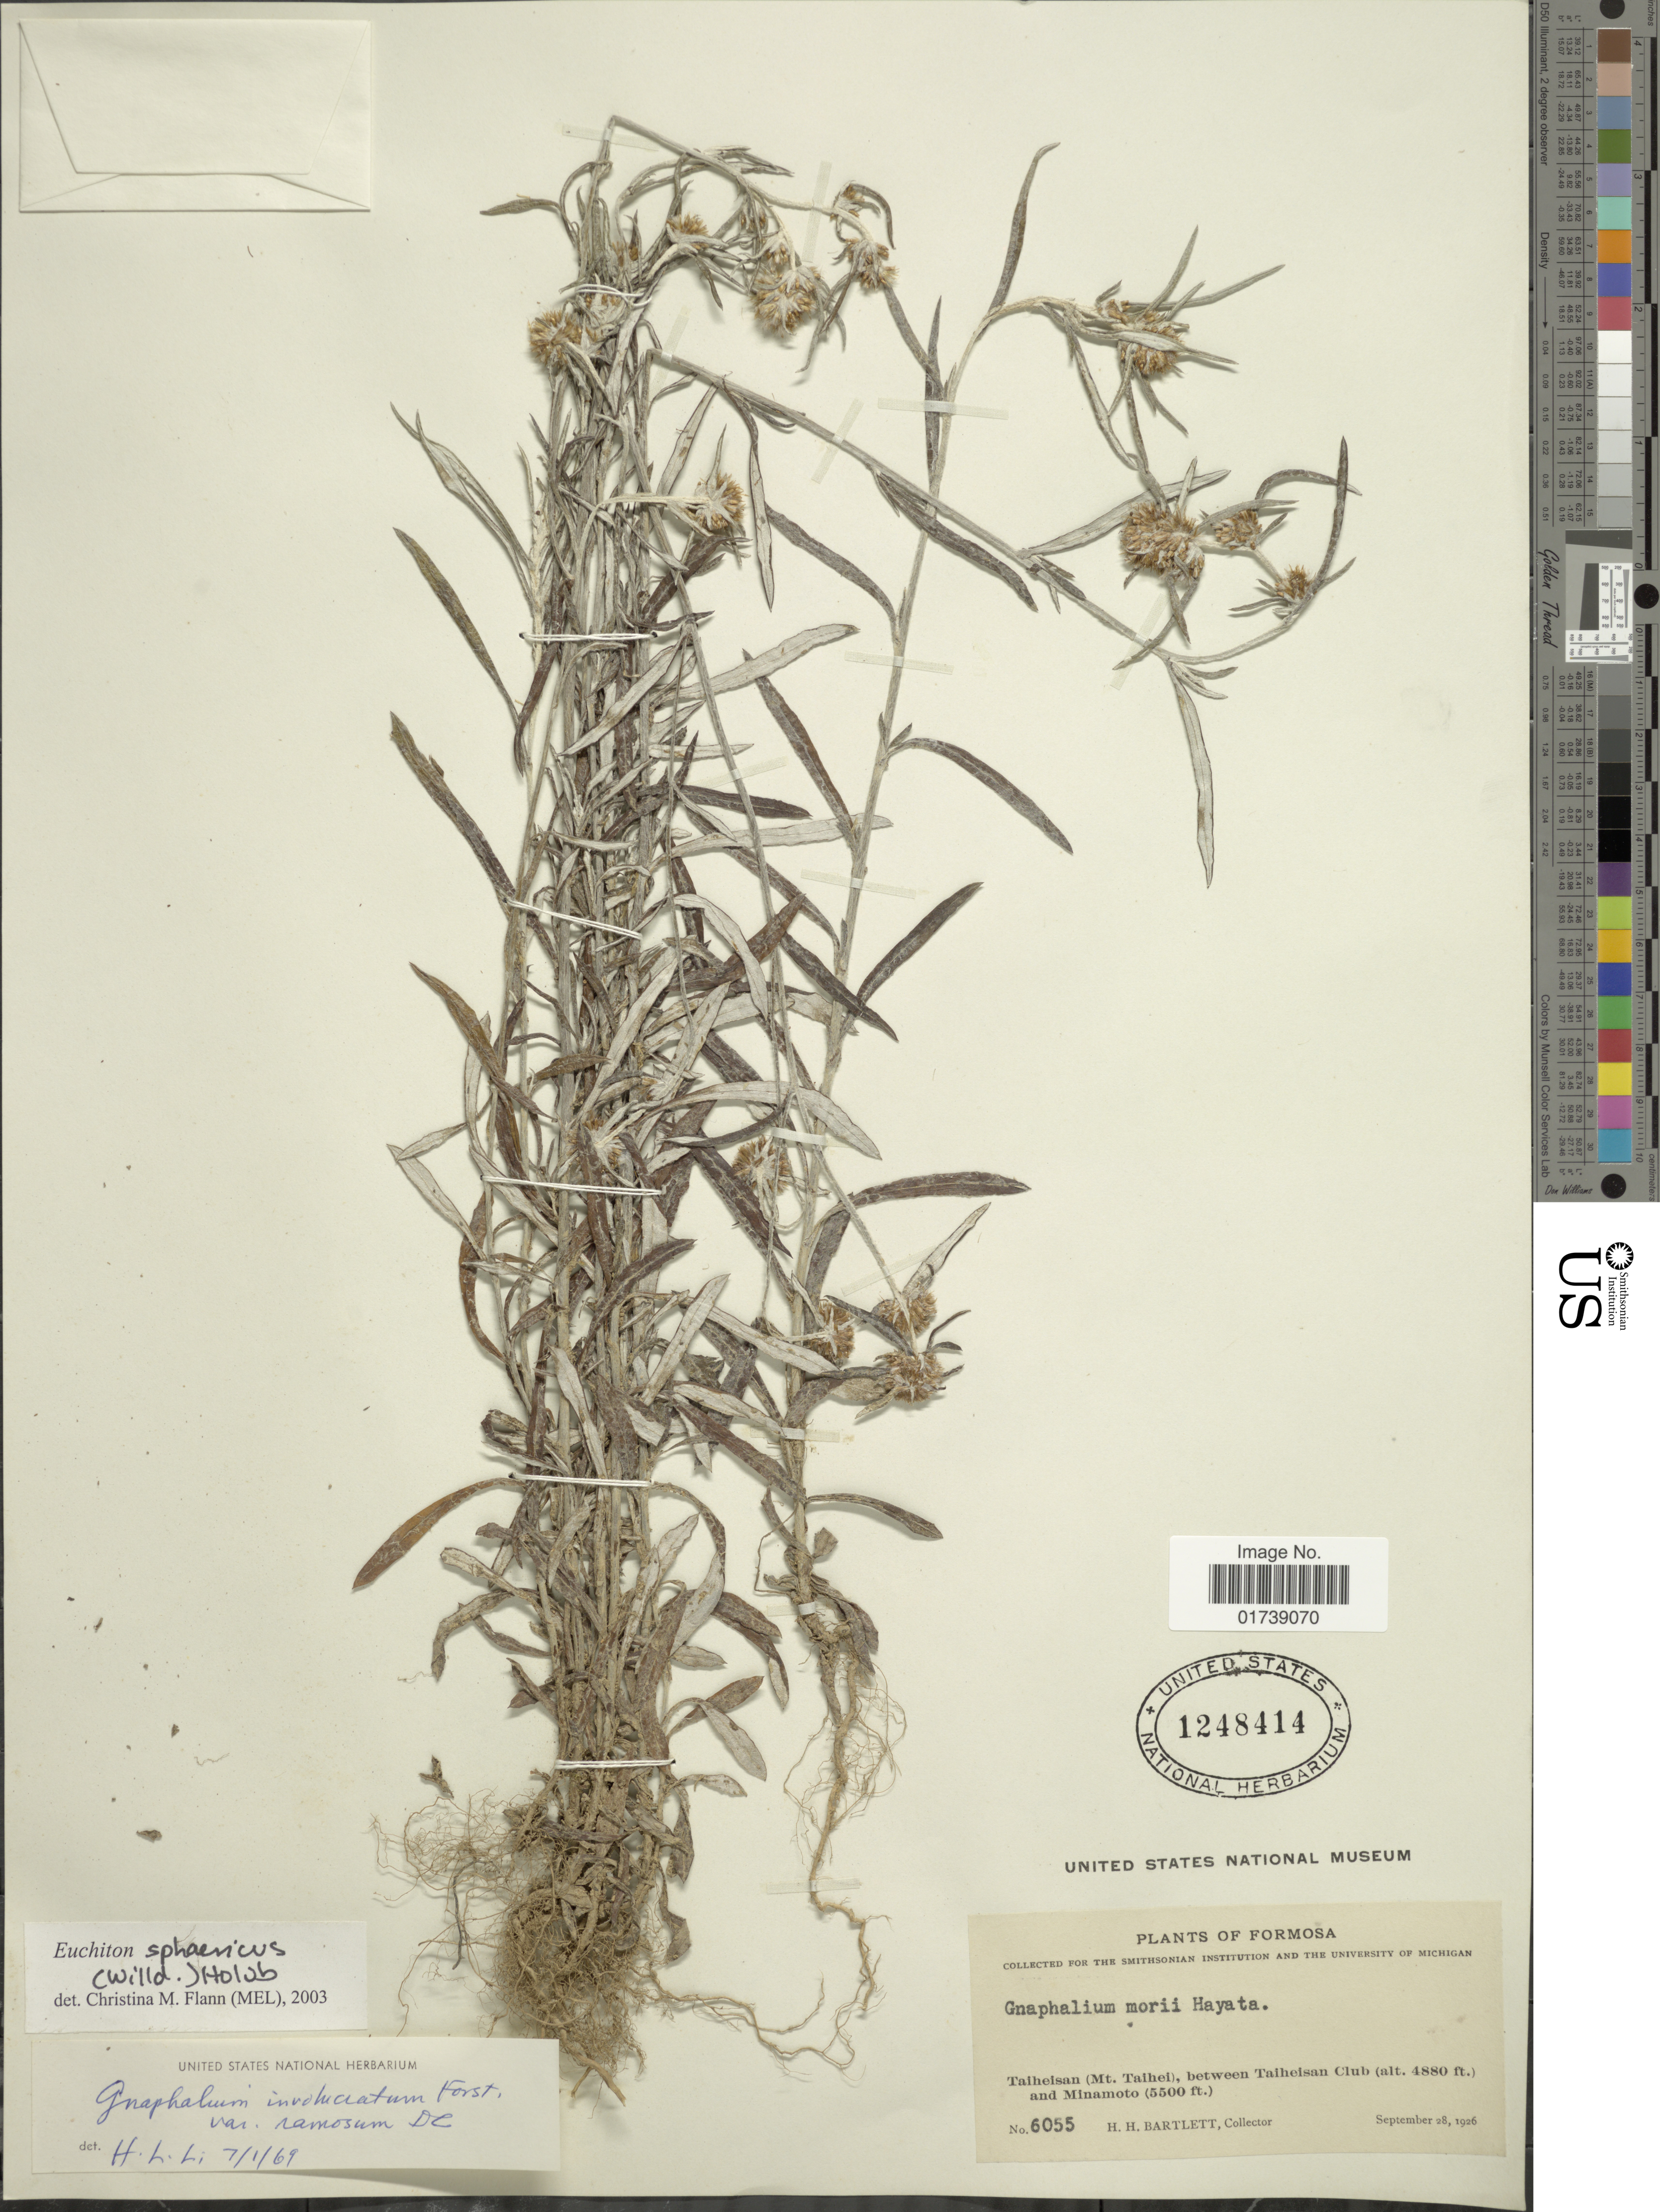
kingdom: Plantae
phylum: Tracheophyta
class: Magnoliopsida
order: Asterales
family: Asteraceae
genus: Euchiton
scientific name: Euchiton sphaericus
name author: (Willd.) Holub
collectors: H. H. Bartlett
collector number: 6055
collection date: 1926-09-28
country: Taiwan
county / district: Yilan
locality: Formosa, Taiheisan (Mt. Taihei), between Taiheisan Club and Minamoto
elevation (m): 1487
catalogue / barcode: US 1248414